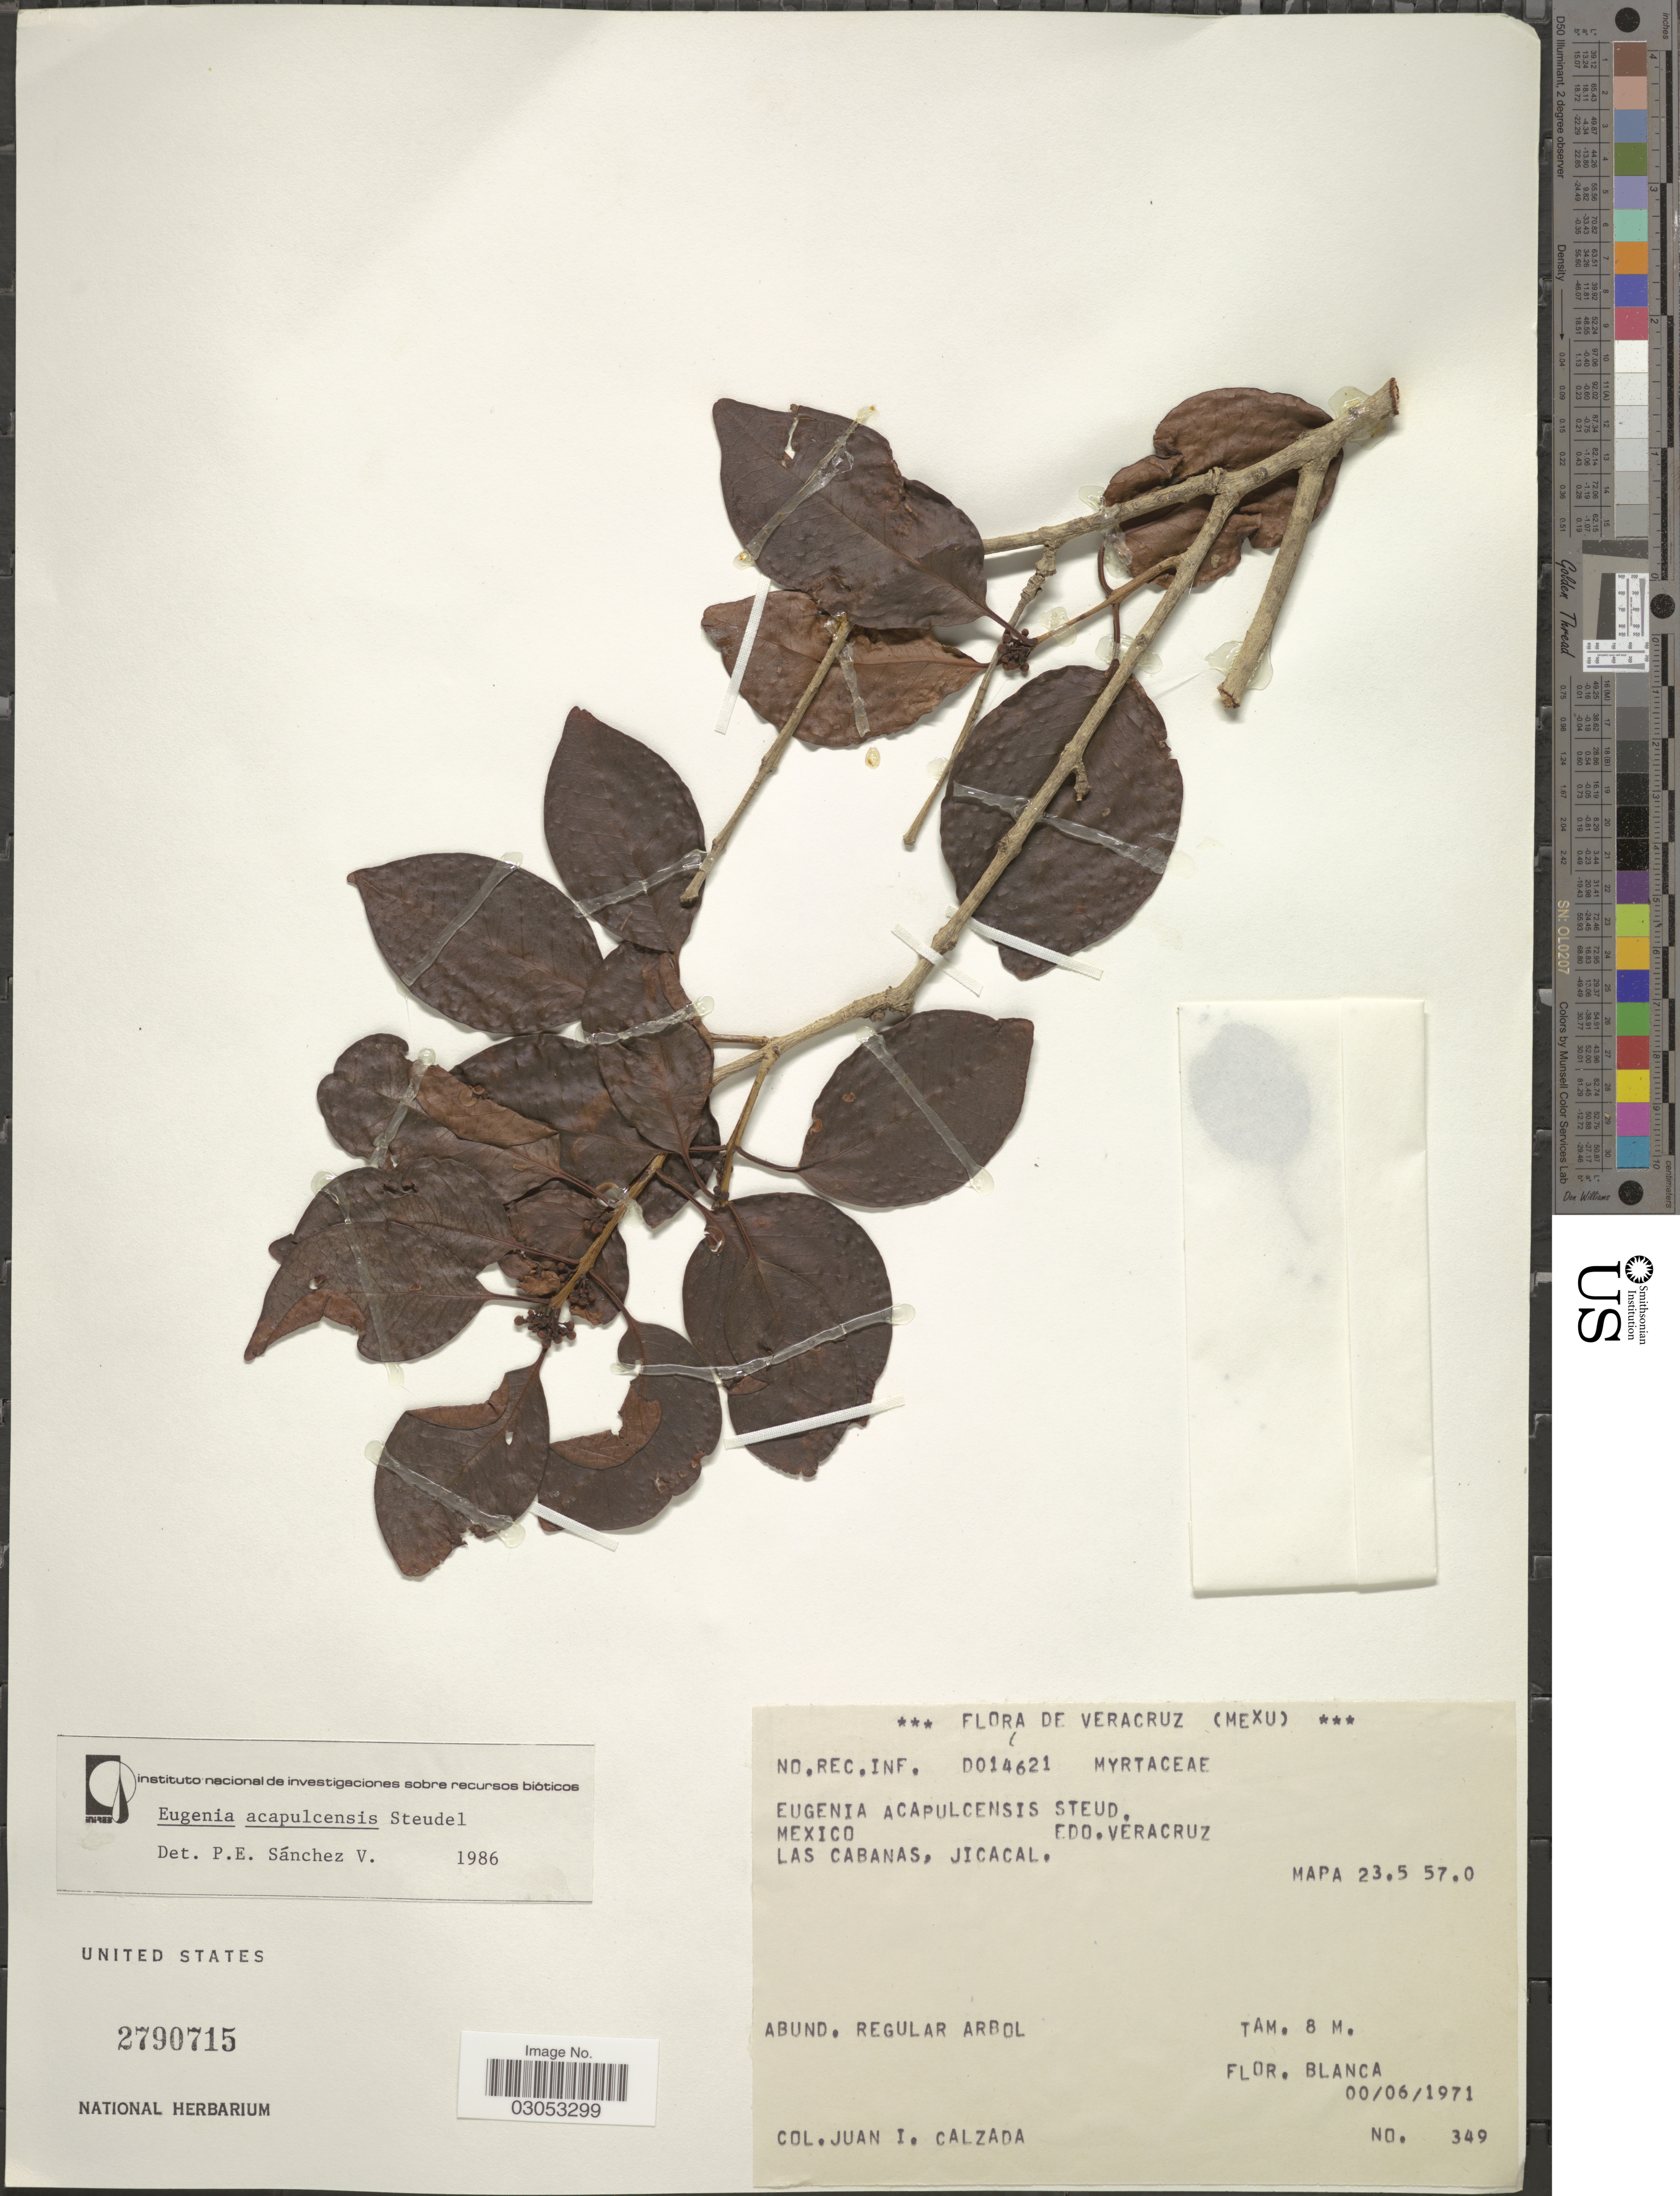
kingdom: Plantae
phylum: Tracheophyta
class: Magnoliopsida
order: Myrtales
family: Myrtaceae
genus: Eugenia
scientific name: Eugenia acapulcensis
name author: Steud.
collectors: J. I. Calzada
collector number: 349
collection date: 1971-06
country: Mexico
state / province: Veracruz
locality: Las Cabanas, Jicacal, Edo. Veracruz. Mapa 23.5 57.0.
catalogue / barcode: US 2790715